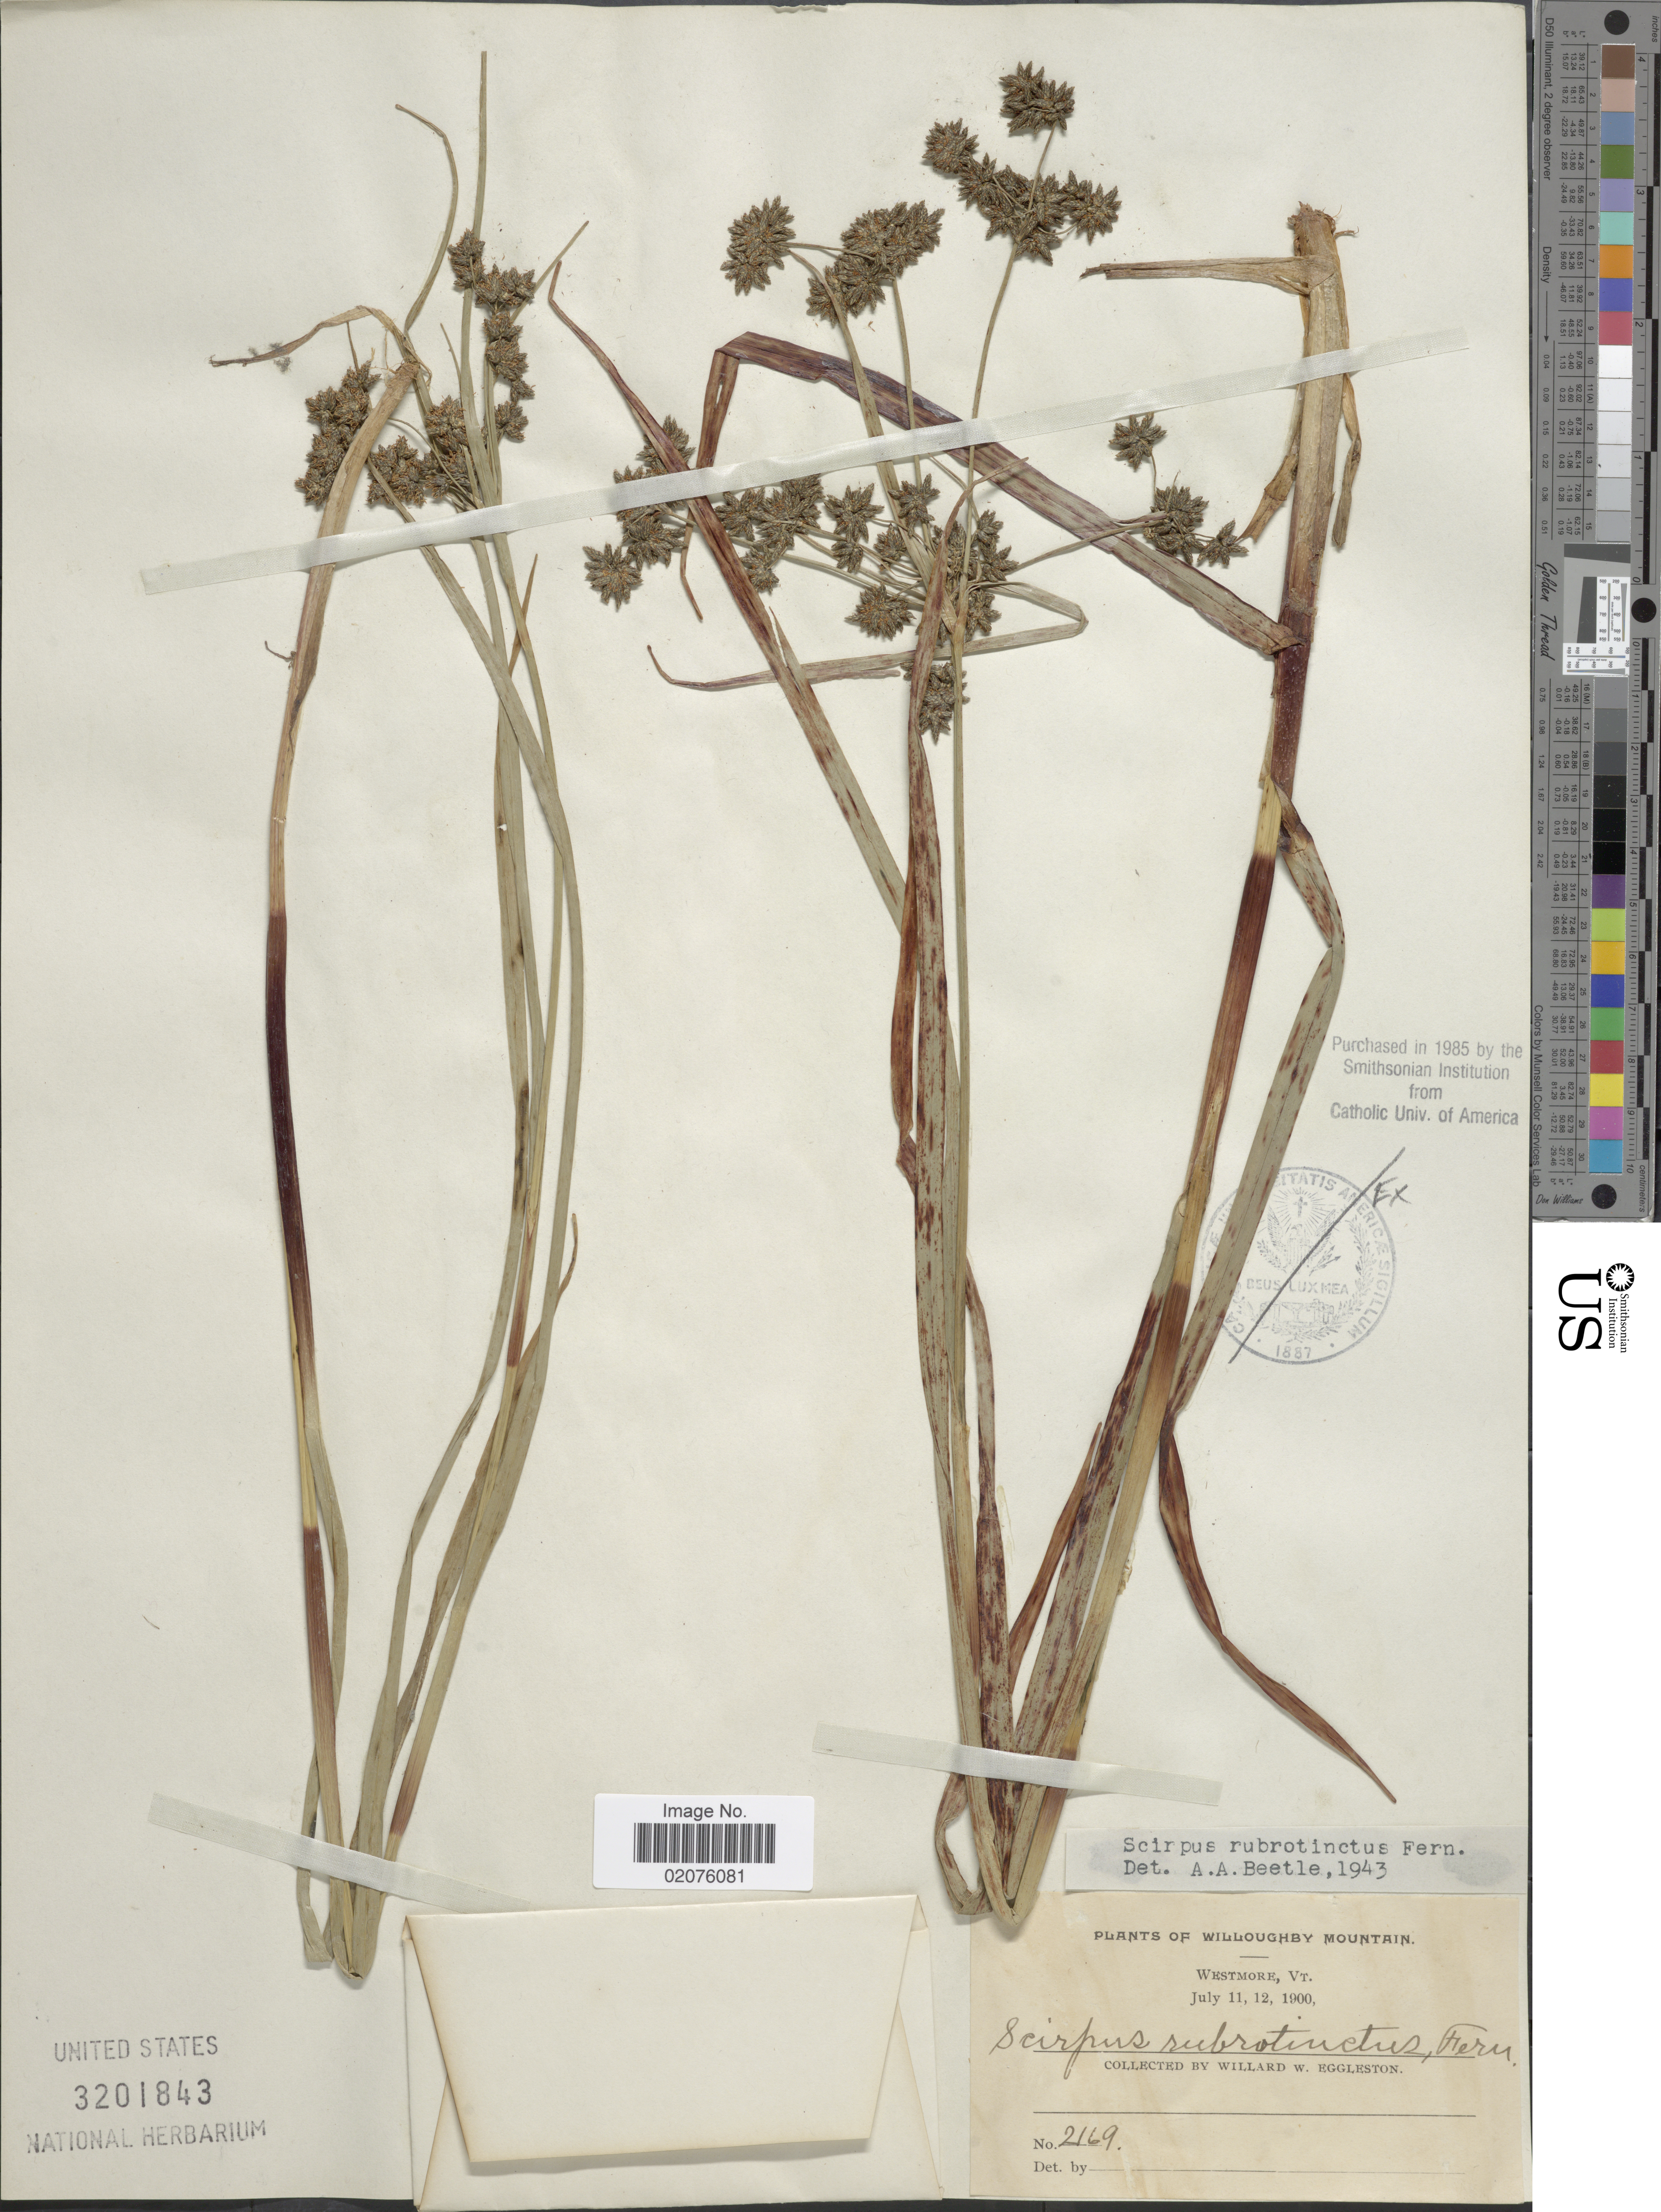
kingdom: Plantae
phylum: Tracheophyta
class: Liliopsida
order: Poales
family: Cyperaceae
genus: Scirpus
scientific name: Scirpus microcarpus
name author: J. Presl & C. Presl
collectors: W. W. Eggleston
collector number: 2169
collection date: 1900-07-11/1900-07-12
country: United States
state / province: Vermont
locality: Westmore, Willoughby Mountain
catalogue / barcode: US 3201843